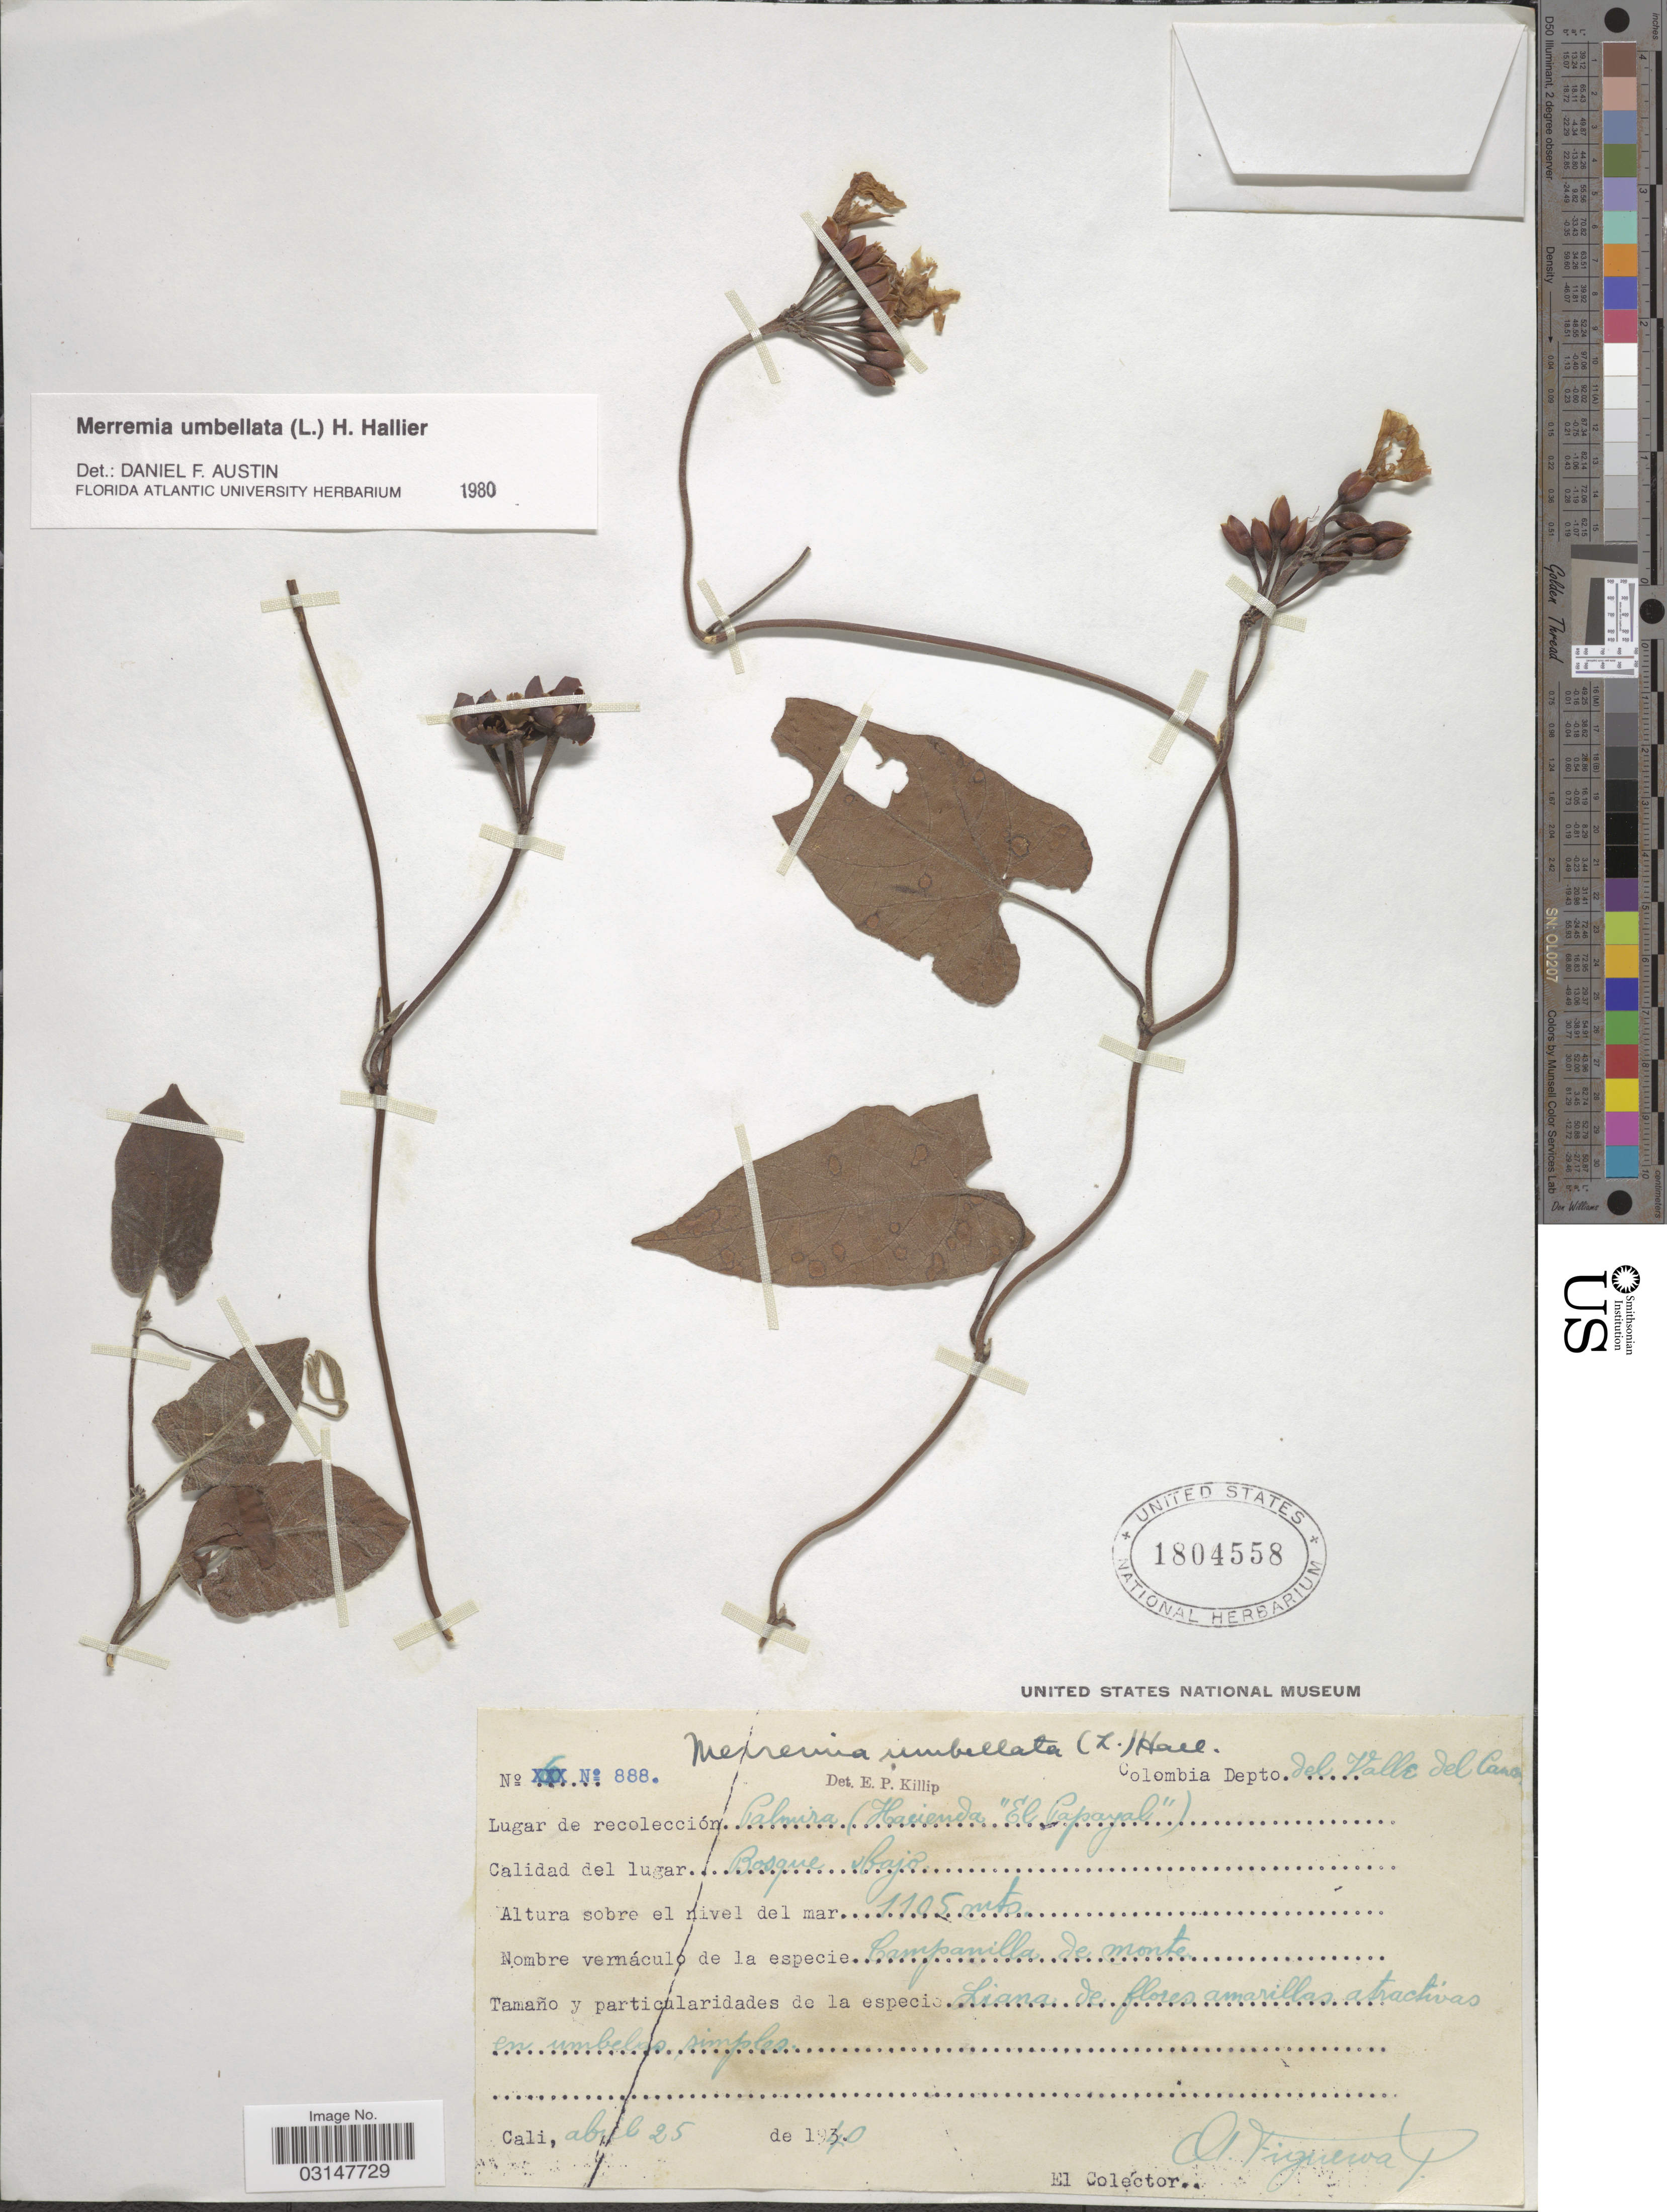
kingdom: Plantae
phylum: Tracheophyta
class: Magnoliopsida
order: Solanales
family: Convolvulaceae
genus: Camonea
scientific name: Camonea umbellata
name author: (L.) A. R. Simões & Staples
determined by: Strong, Mark T., (BOT), Smithsonian Institution - National Museum of Natural History (UNITED STATES)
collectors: A. Figueroa-Potes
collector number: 888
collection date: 1940-04-25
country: Colombia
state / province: Valle del Cauca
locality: Depto. del Valle del Cauca. Palmira (Hacienda "El Papayal"). Campanilla de monte.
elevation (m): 1105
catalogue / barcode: US 1804558